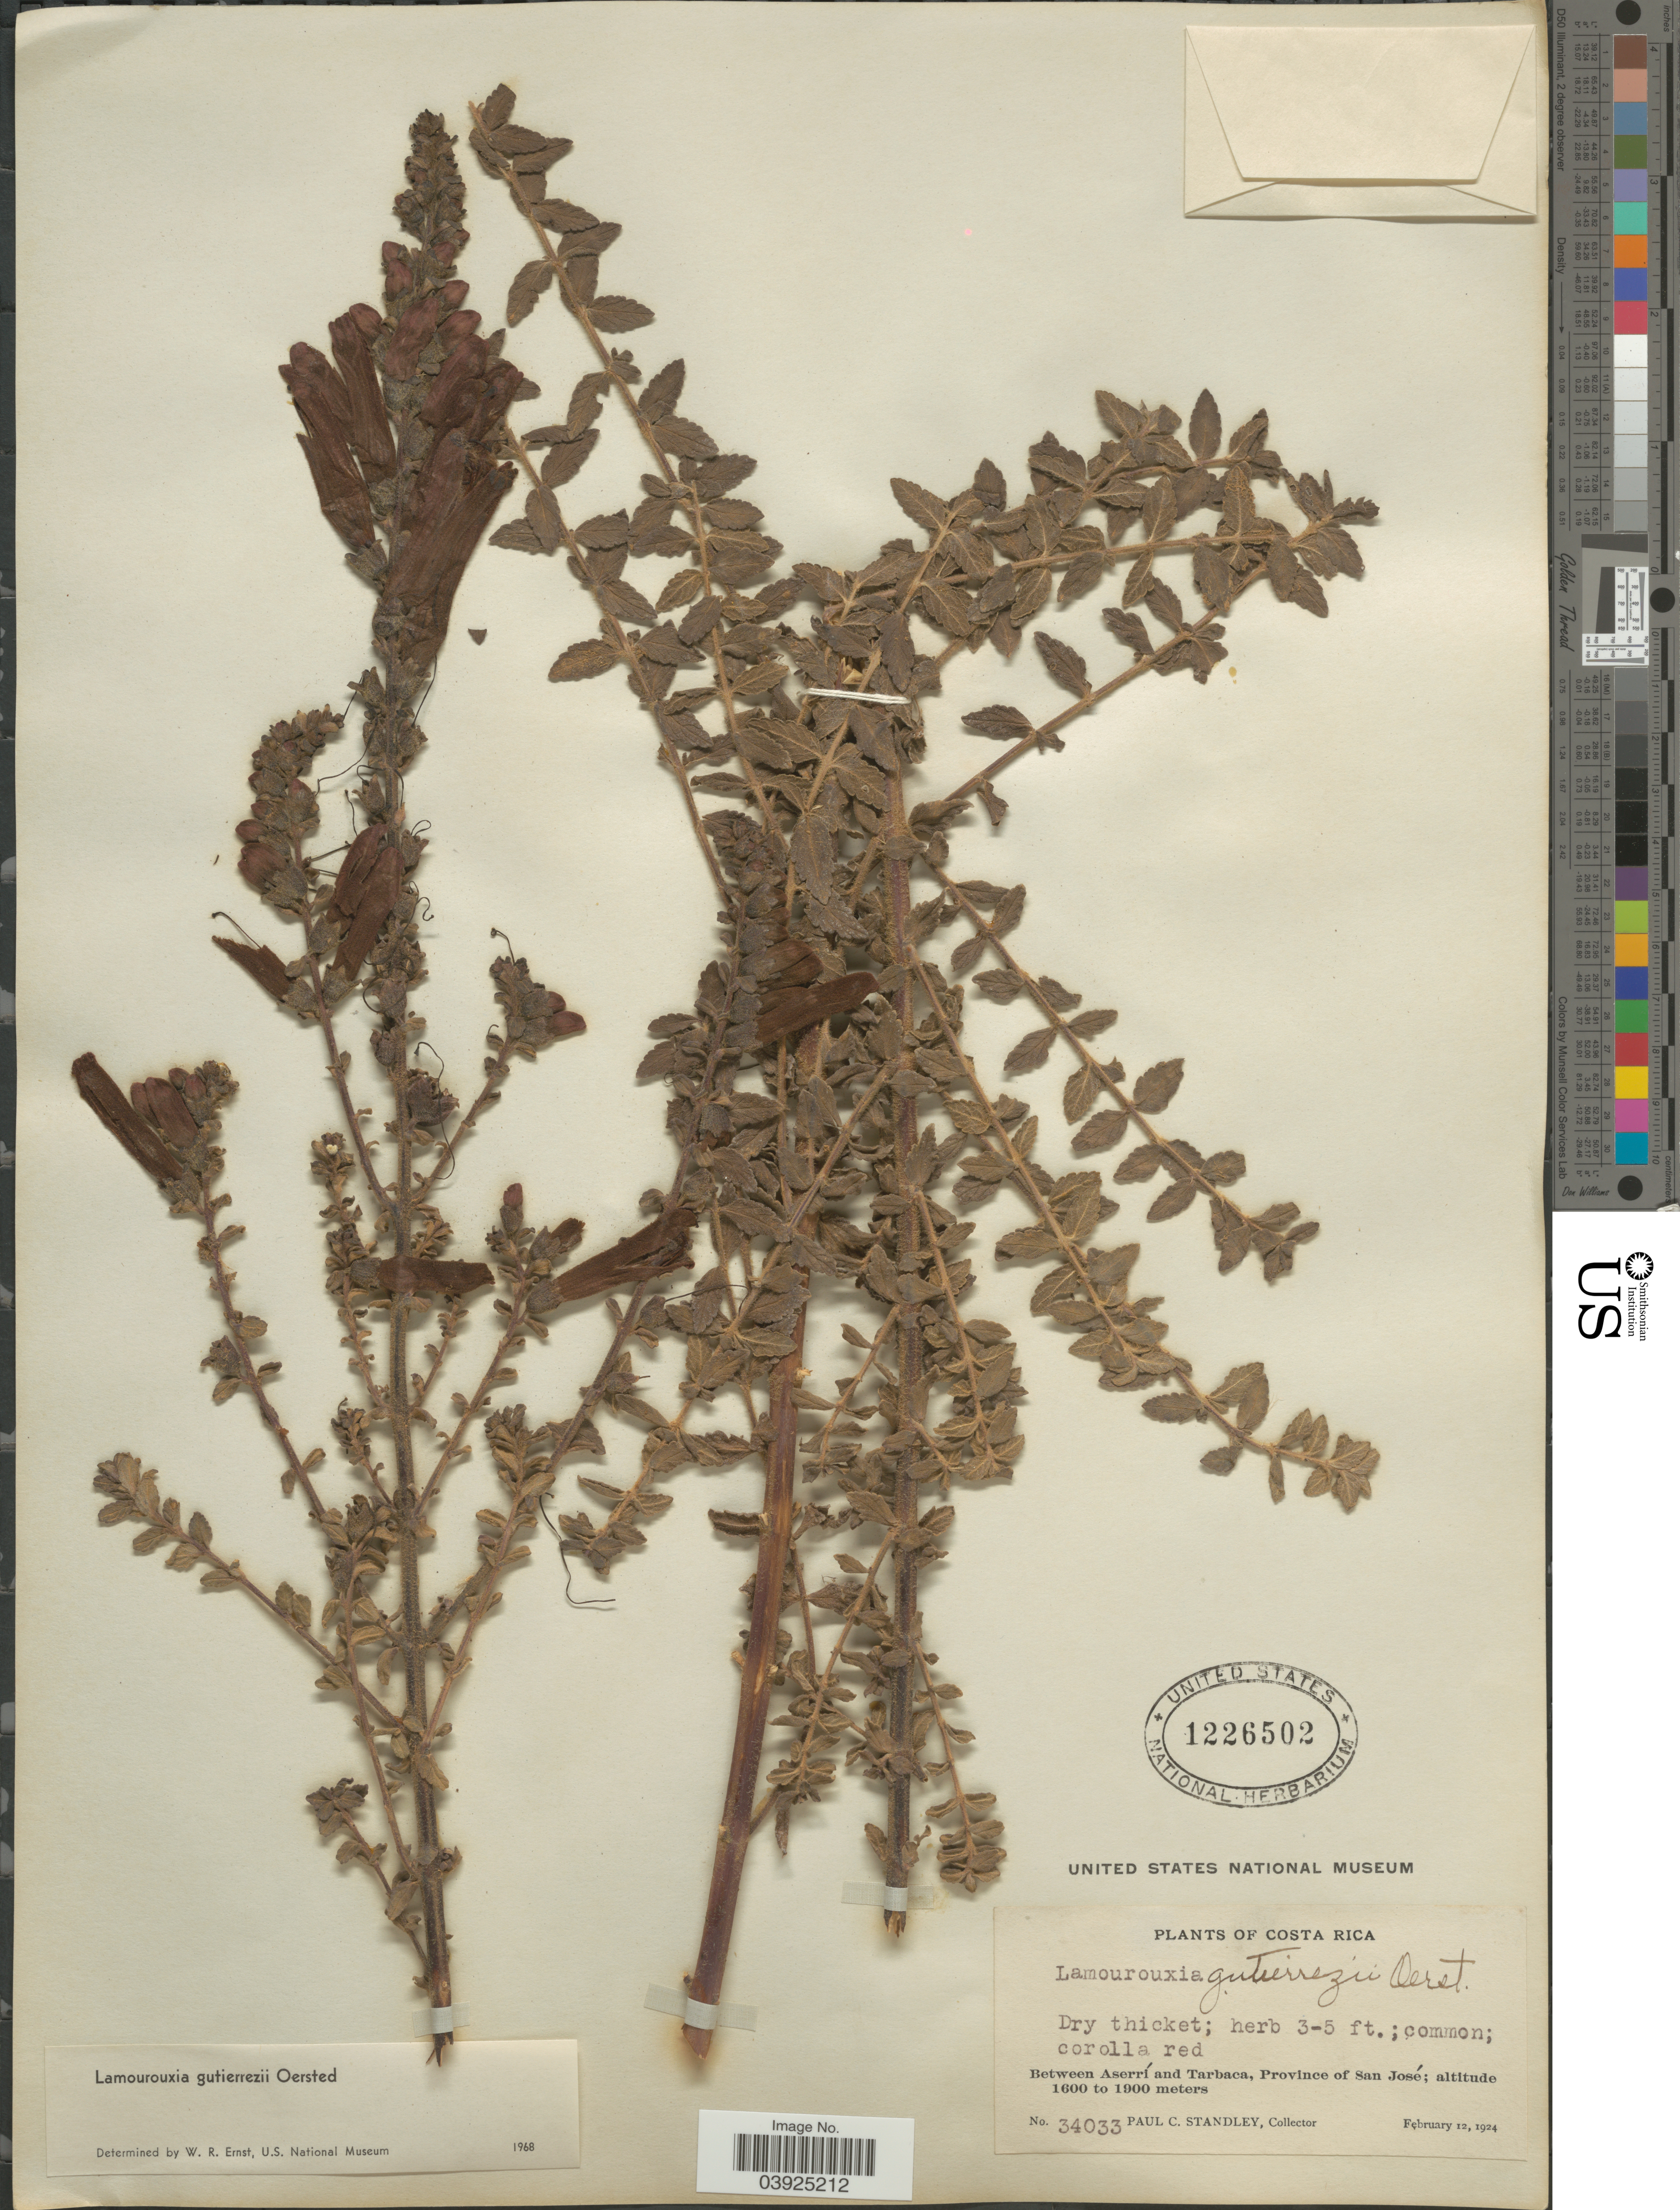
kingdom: Plantae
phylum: Tracheophyta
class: Magnoliopsida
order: Lamiales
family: Orobanchaceae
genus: Lamourouxia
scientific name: Lamourouxia gutierrezii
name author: Oerst.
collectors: P. C. Standley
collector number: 34033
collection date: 1924-02-12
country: Costa Rica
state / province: San José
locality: Dry thicket. Between Aserrí and Tarbaca.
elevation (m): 1600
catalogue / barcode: US 1226502